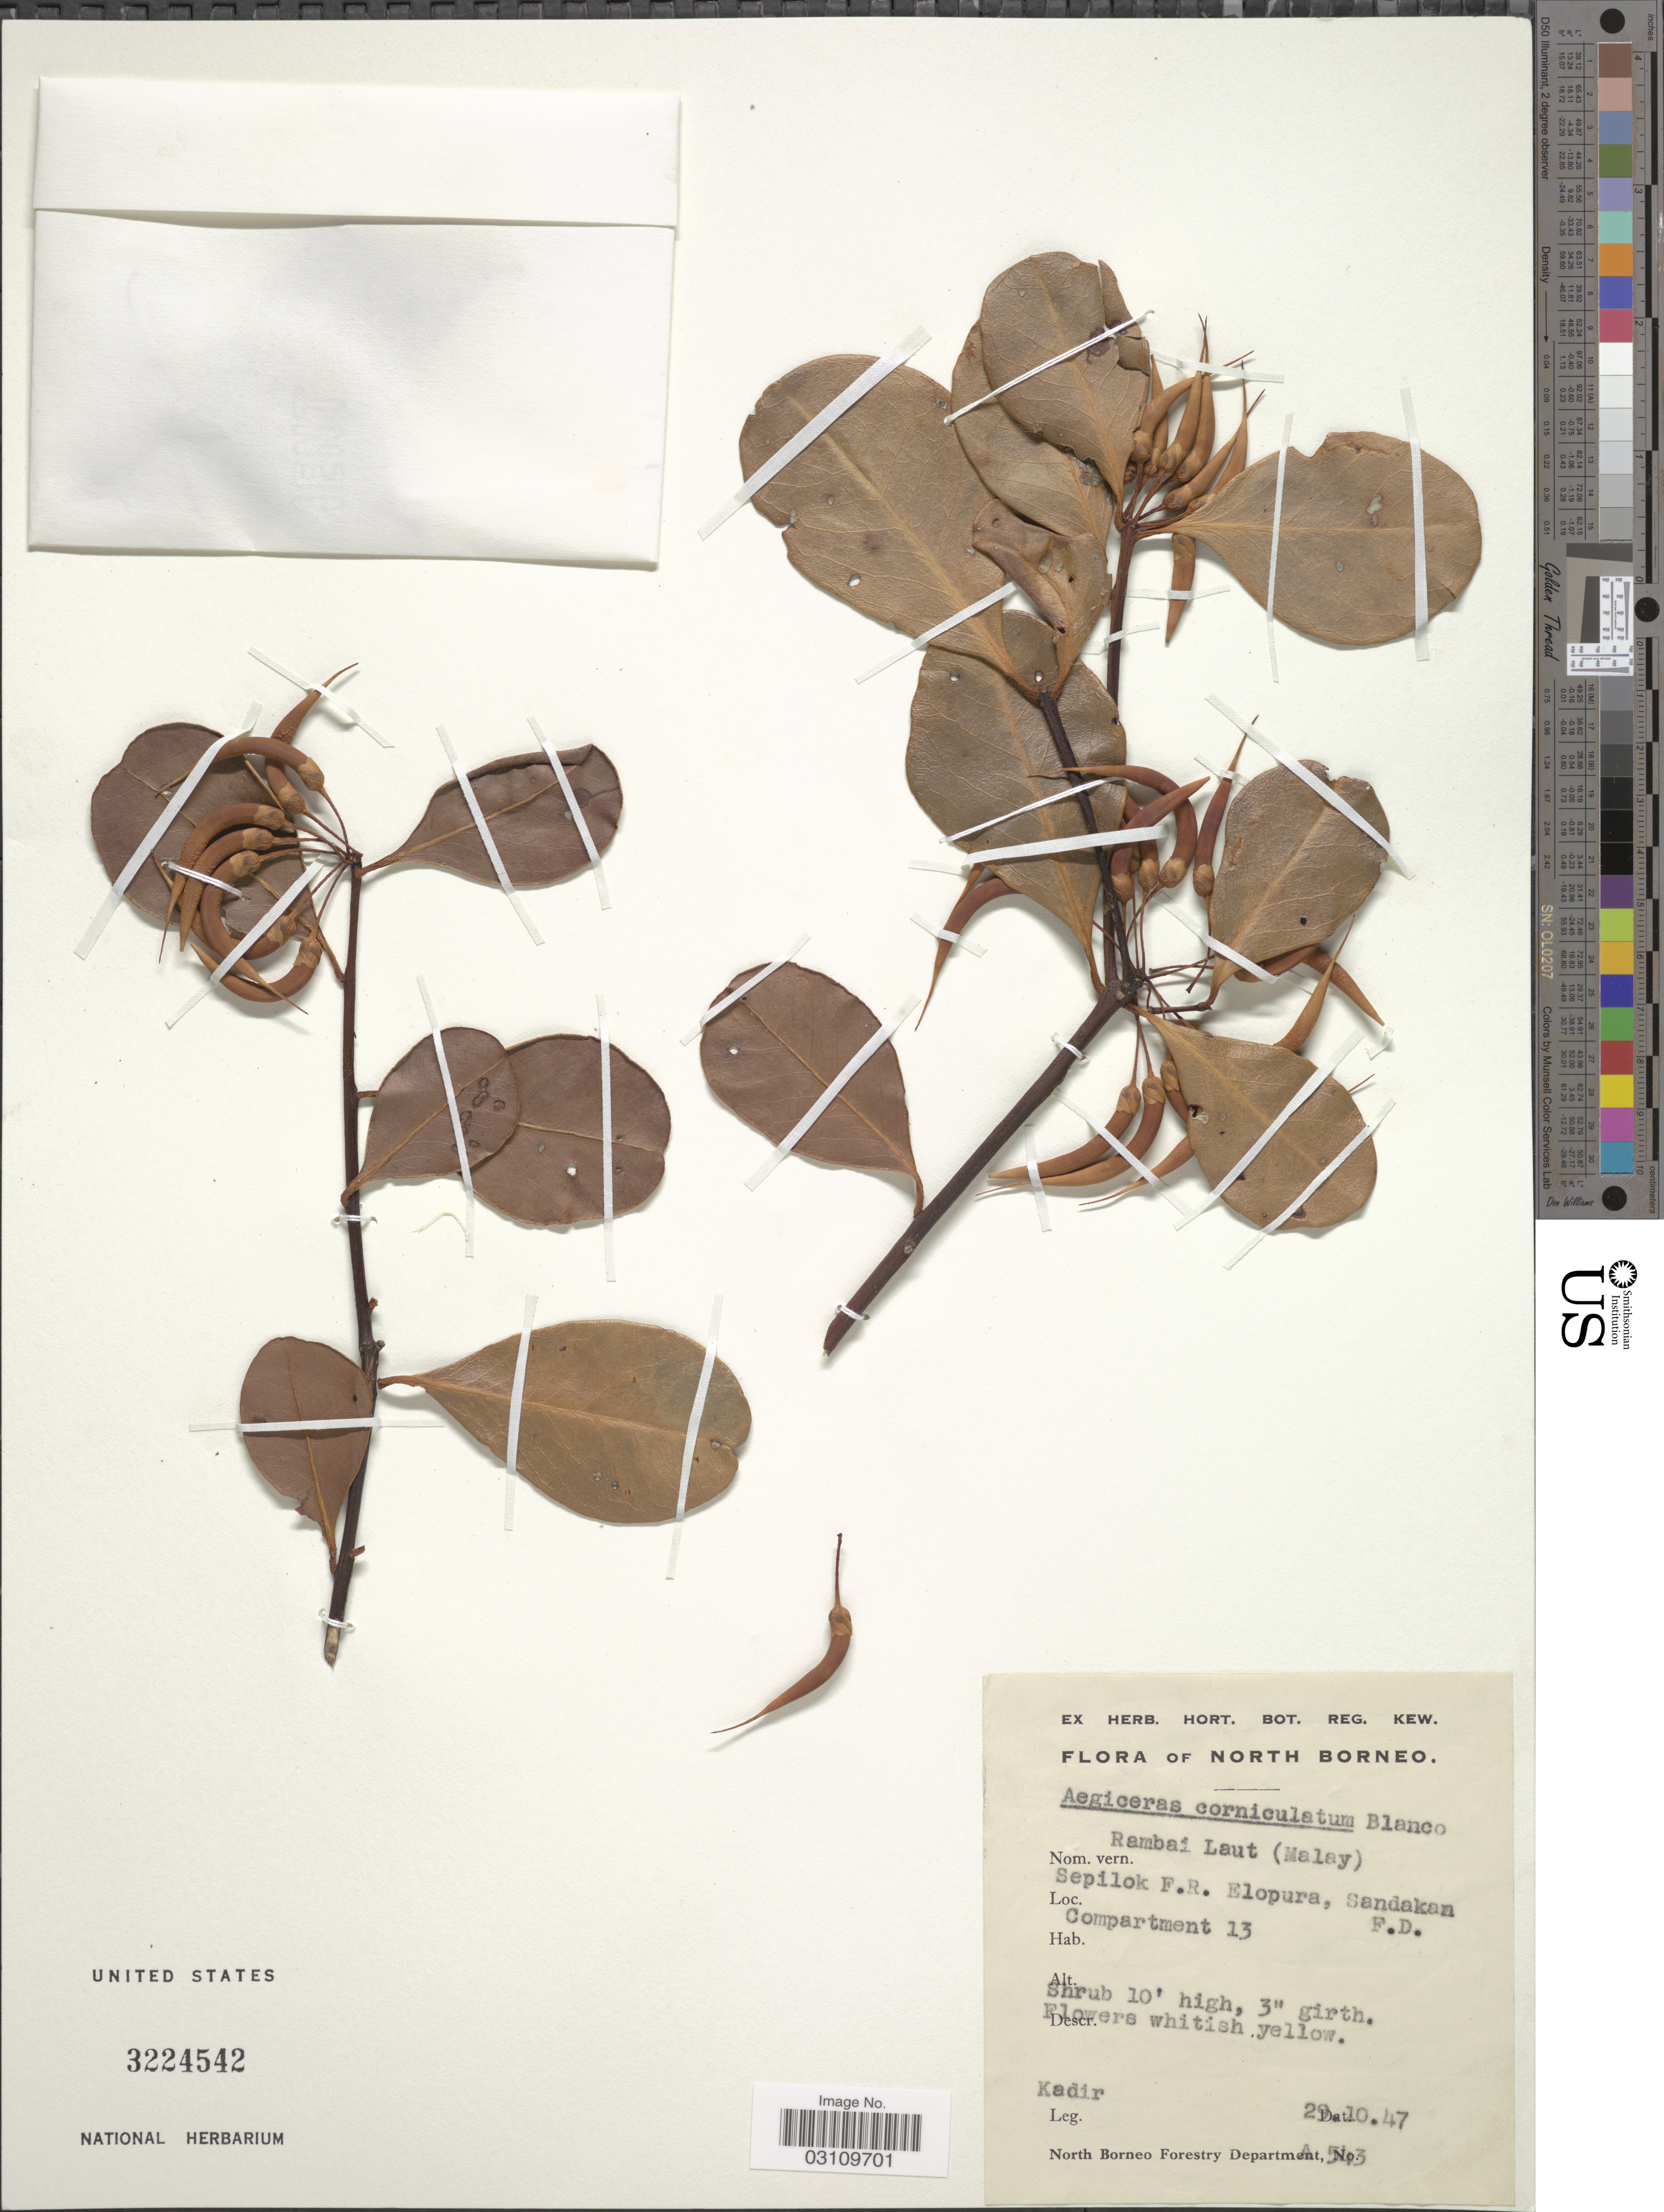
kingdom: Plantae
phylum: Tracheophyta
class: Magnoliopsida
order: Ericales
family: Primulaceae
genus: Aegiceras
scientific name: Aegiceras corniculatum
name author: (L.) Blanco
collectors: -. Kadir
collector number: A543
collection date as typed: Transcribed d/m/y: 29/10/47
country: Malaysia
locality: North Borneo, Sepilok F.R. Elopura, Sandakan F.D., Compartment 13.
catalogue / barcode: US 3224542